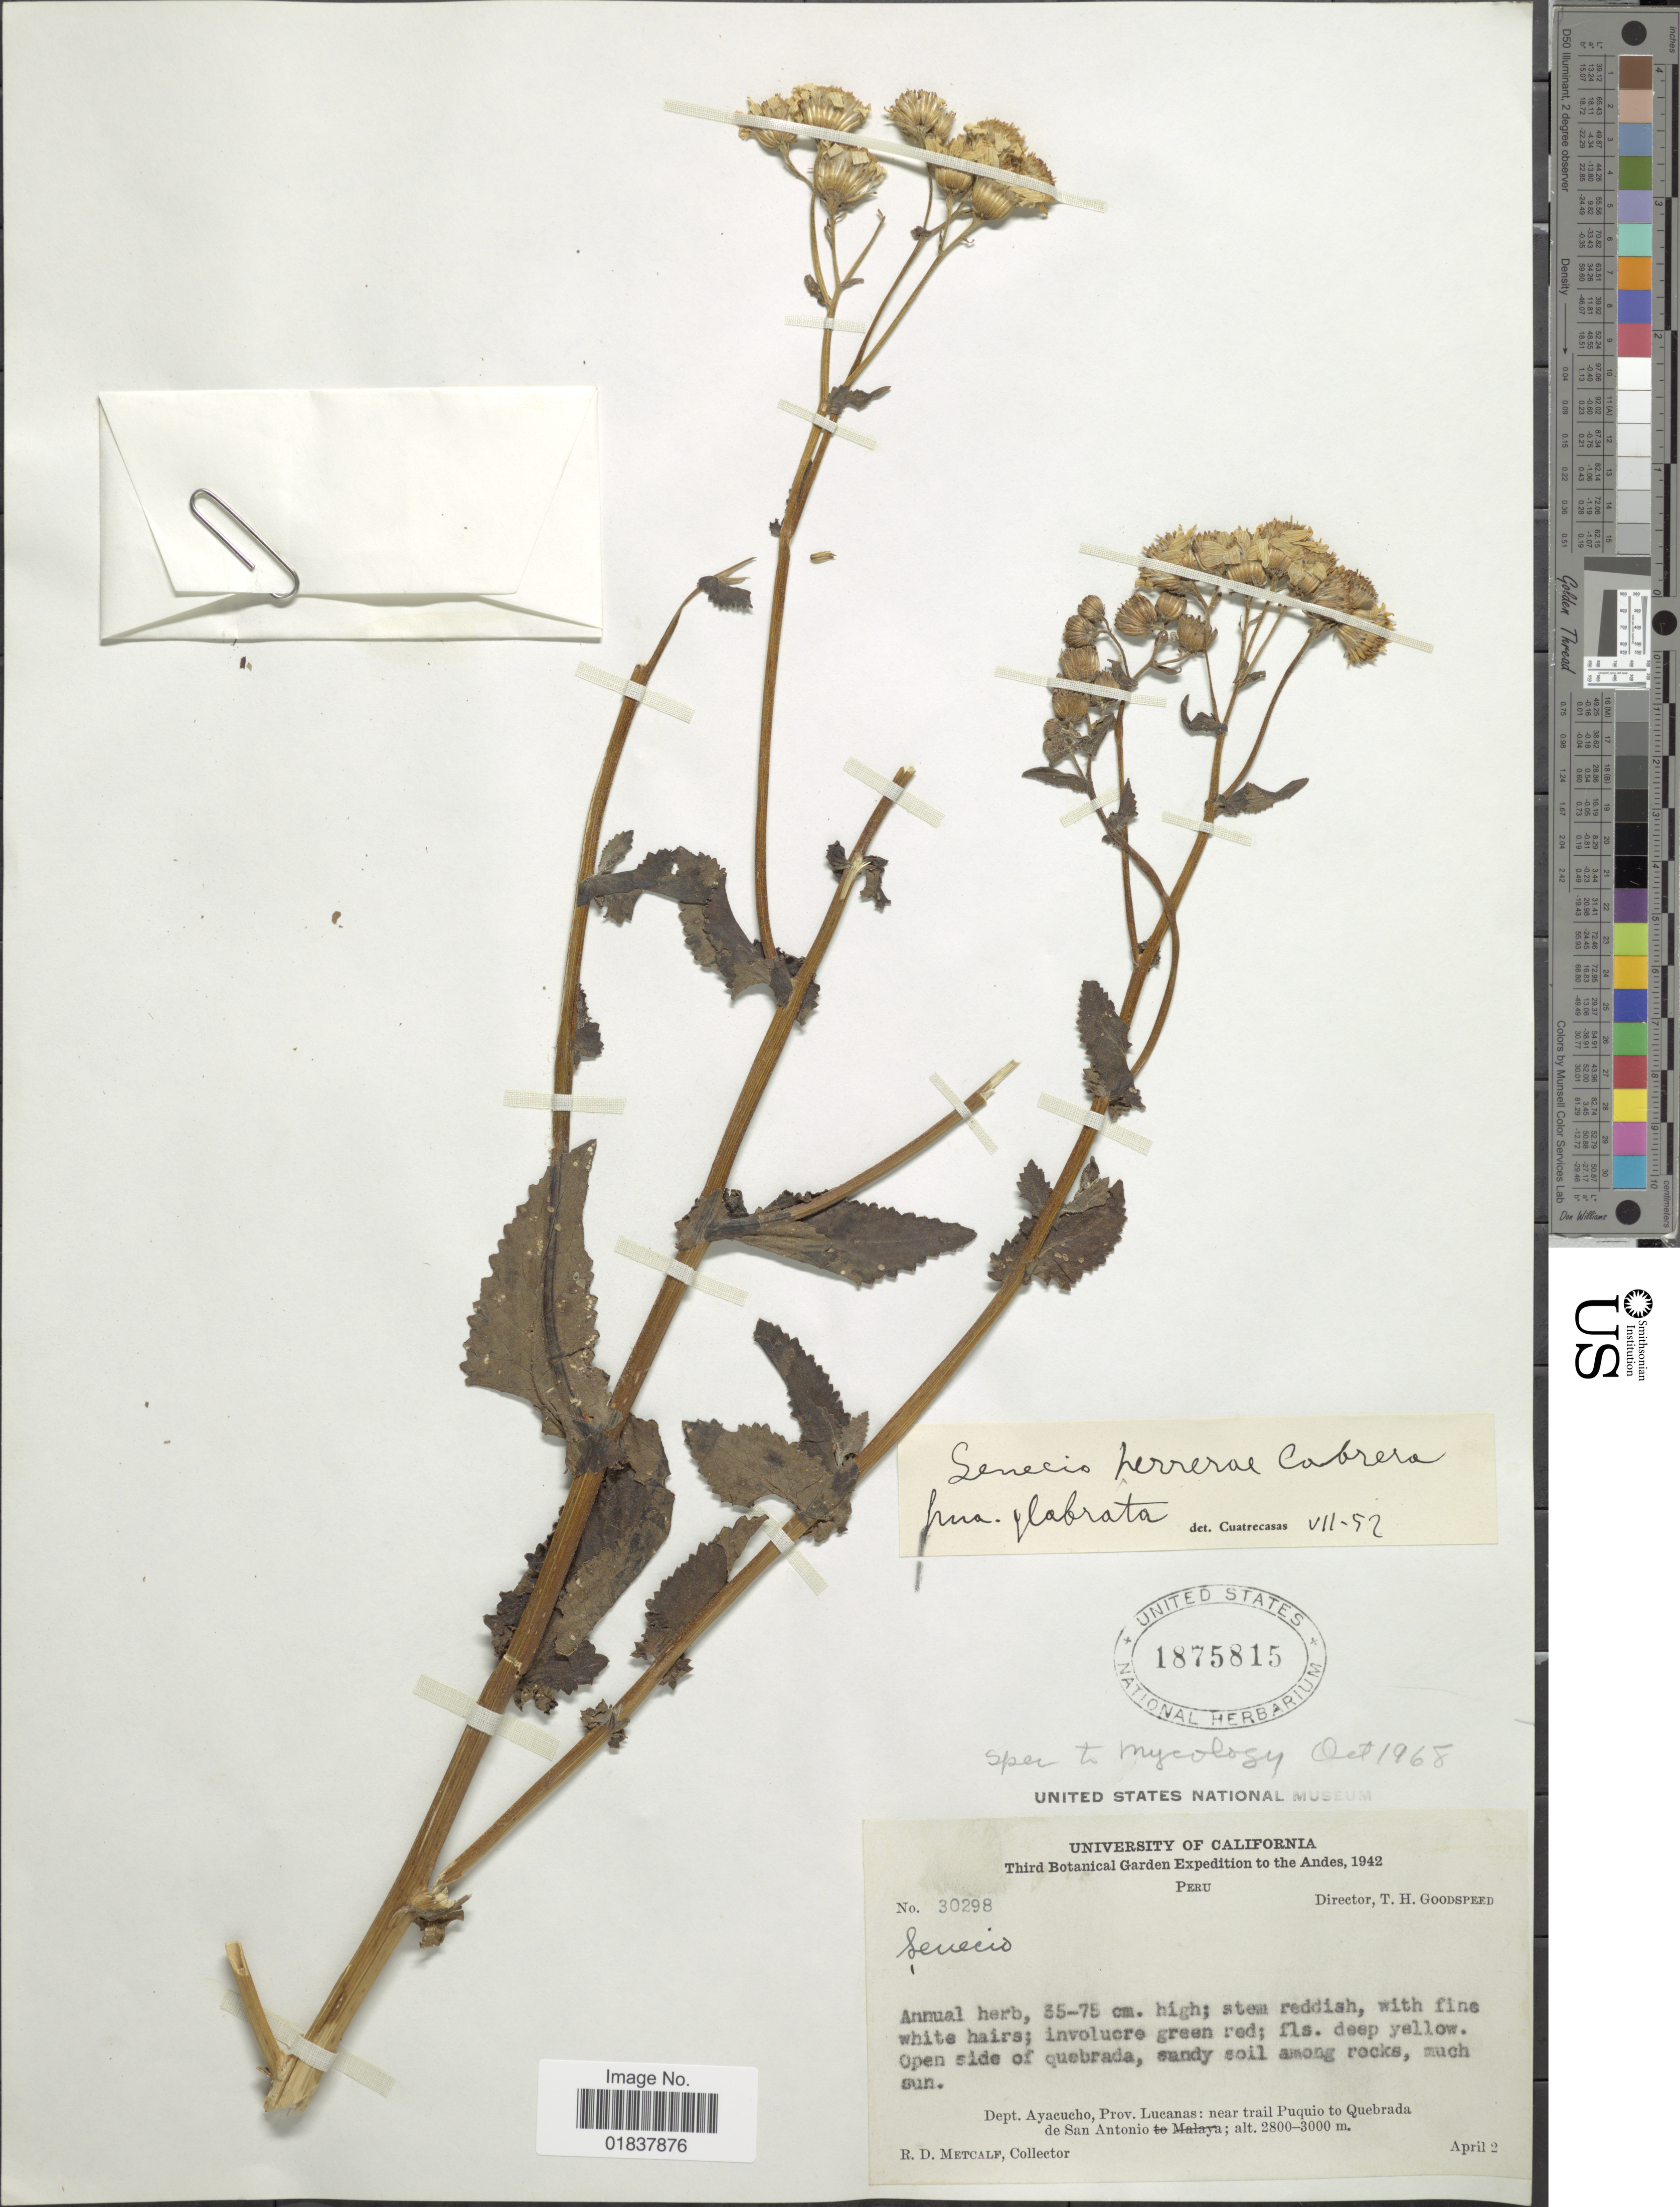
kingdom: Plantae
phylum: Tracheophyta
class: Magnoliopsida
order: Asterales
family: Asteraceae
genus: Senecio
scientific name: Senecio herrerae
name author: Cabrera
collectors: R. D. Metcalf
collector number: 30298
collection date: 1942-04-02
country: Peru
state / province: Ayacucho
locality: Andes, Prov. Lucanas, near trail Puquio to Quebrada de San Antonio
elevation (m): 2800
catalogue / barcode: US 1875815